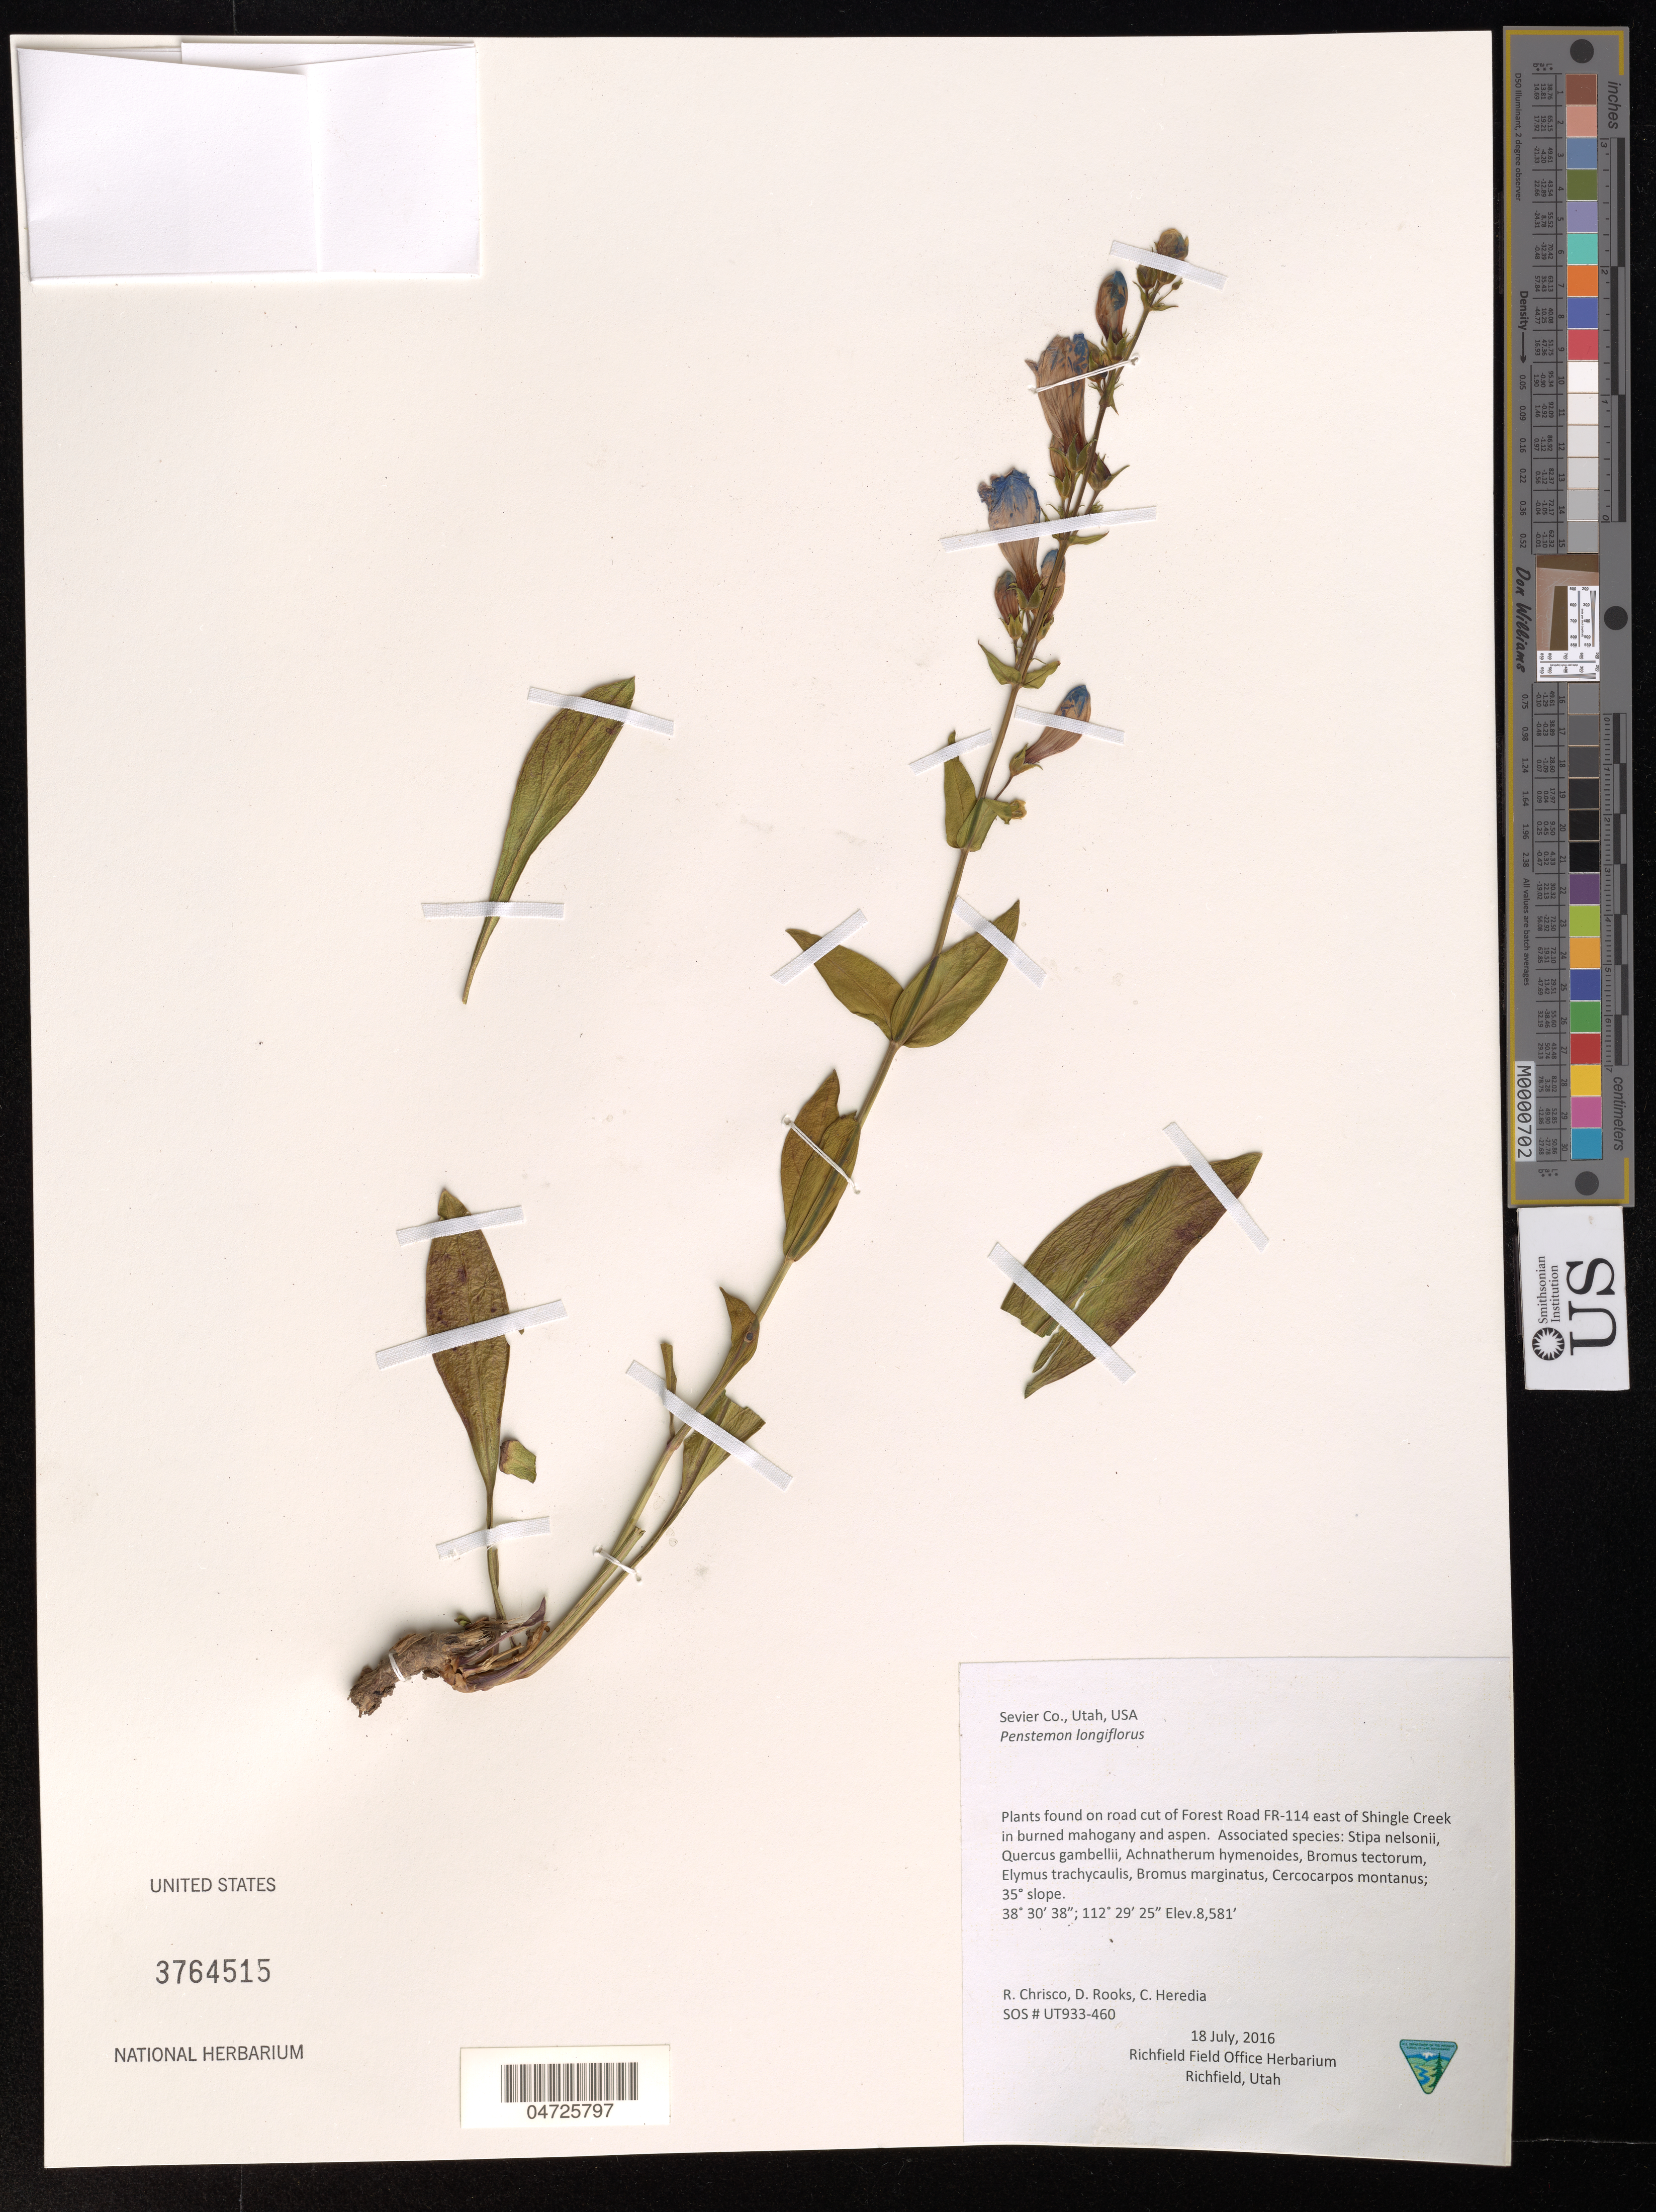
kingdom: Plantae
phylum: Tracheophyta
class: Magnoliopsida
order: Lamiales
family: Plantaginaceae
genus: Penstemon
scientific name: Penstemon longiflorus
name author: (Pennell) S.L. Clark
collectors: R. Chrisco, D. Rooks & C. Heredia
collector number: UT933-4460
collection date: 2016-07-18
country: United States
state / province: Utah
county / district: Sevier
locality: Sevier Co. Plants found on road cut of Forest Road FR-114 east of Shingle Creek.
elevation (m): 2615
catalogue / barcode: US 3764515